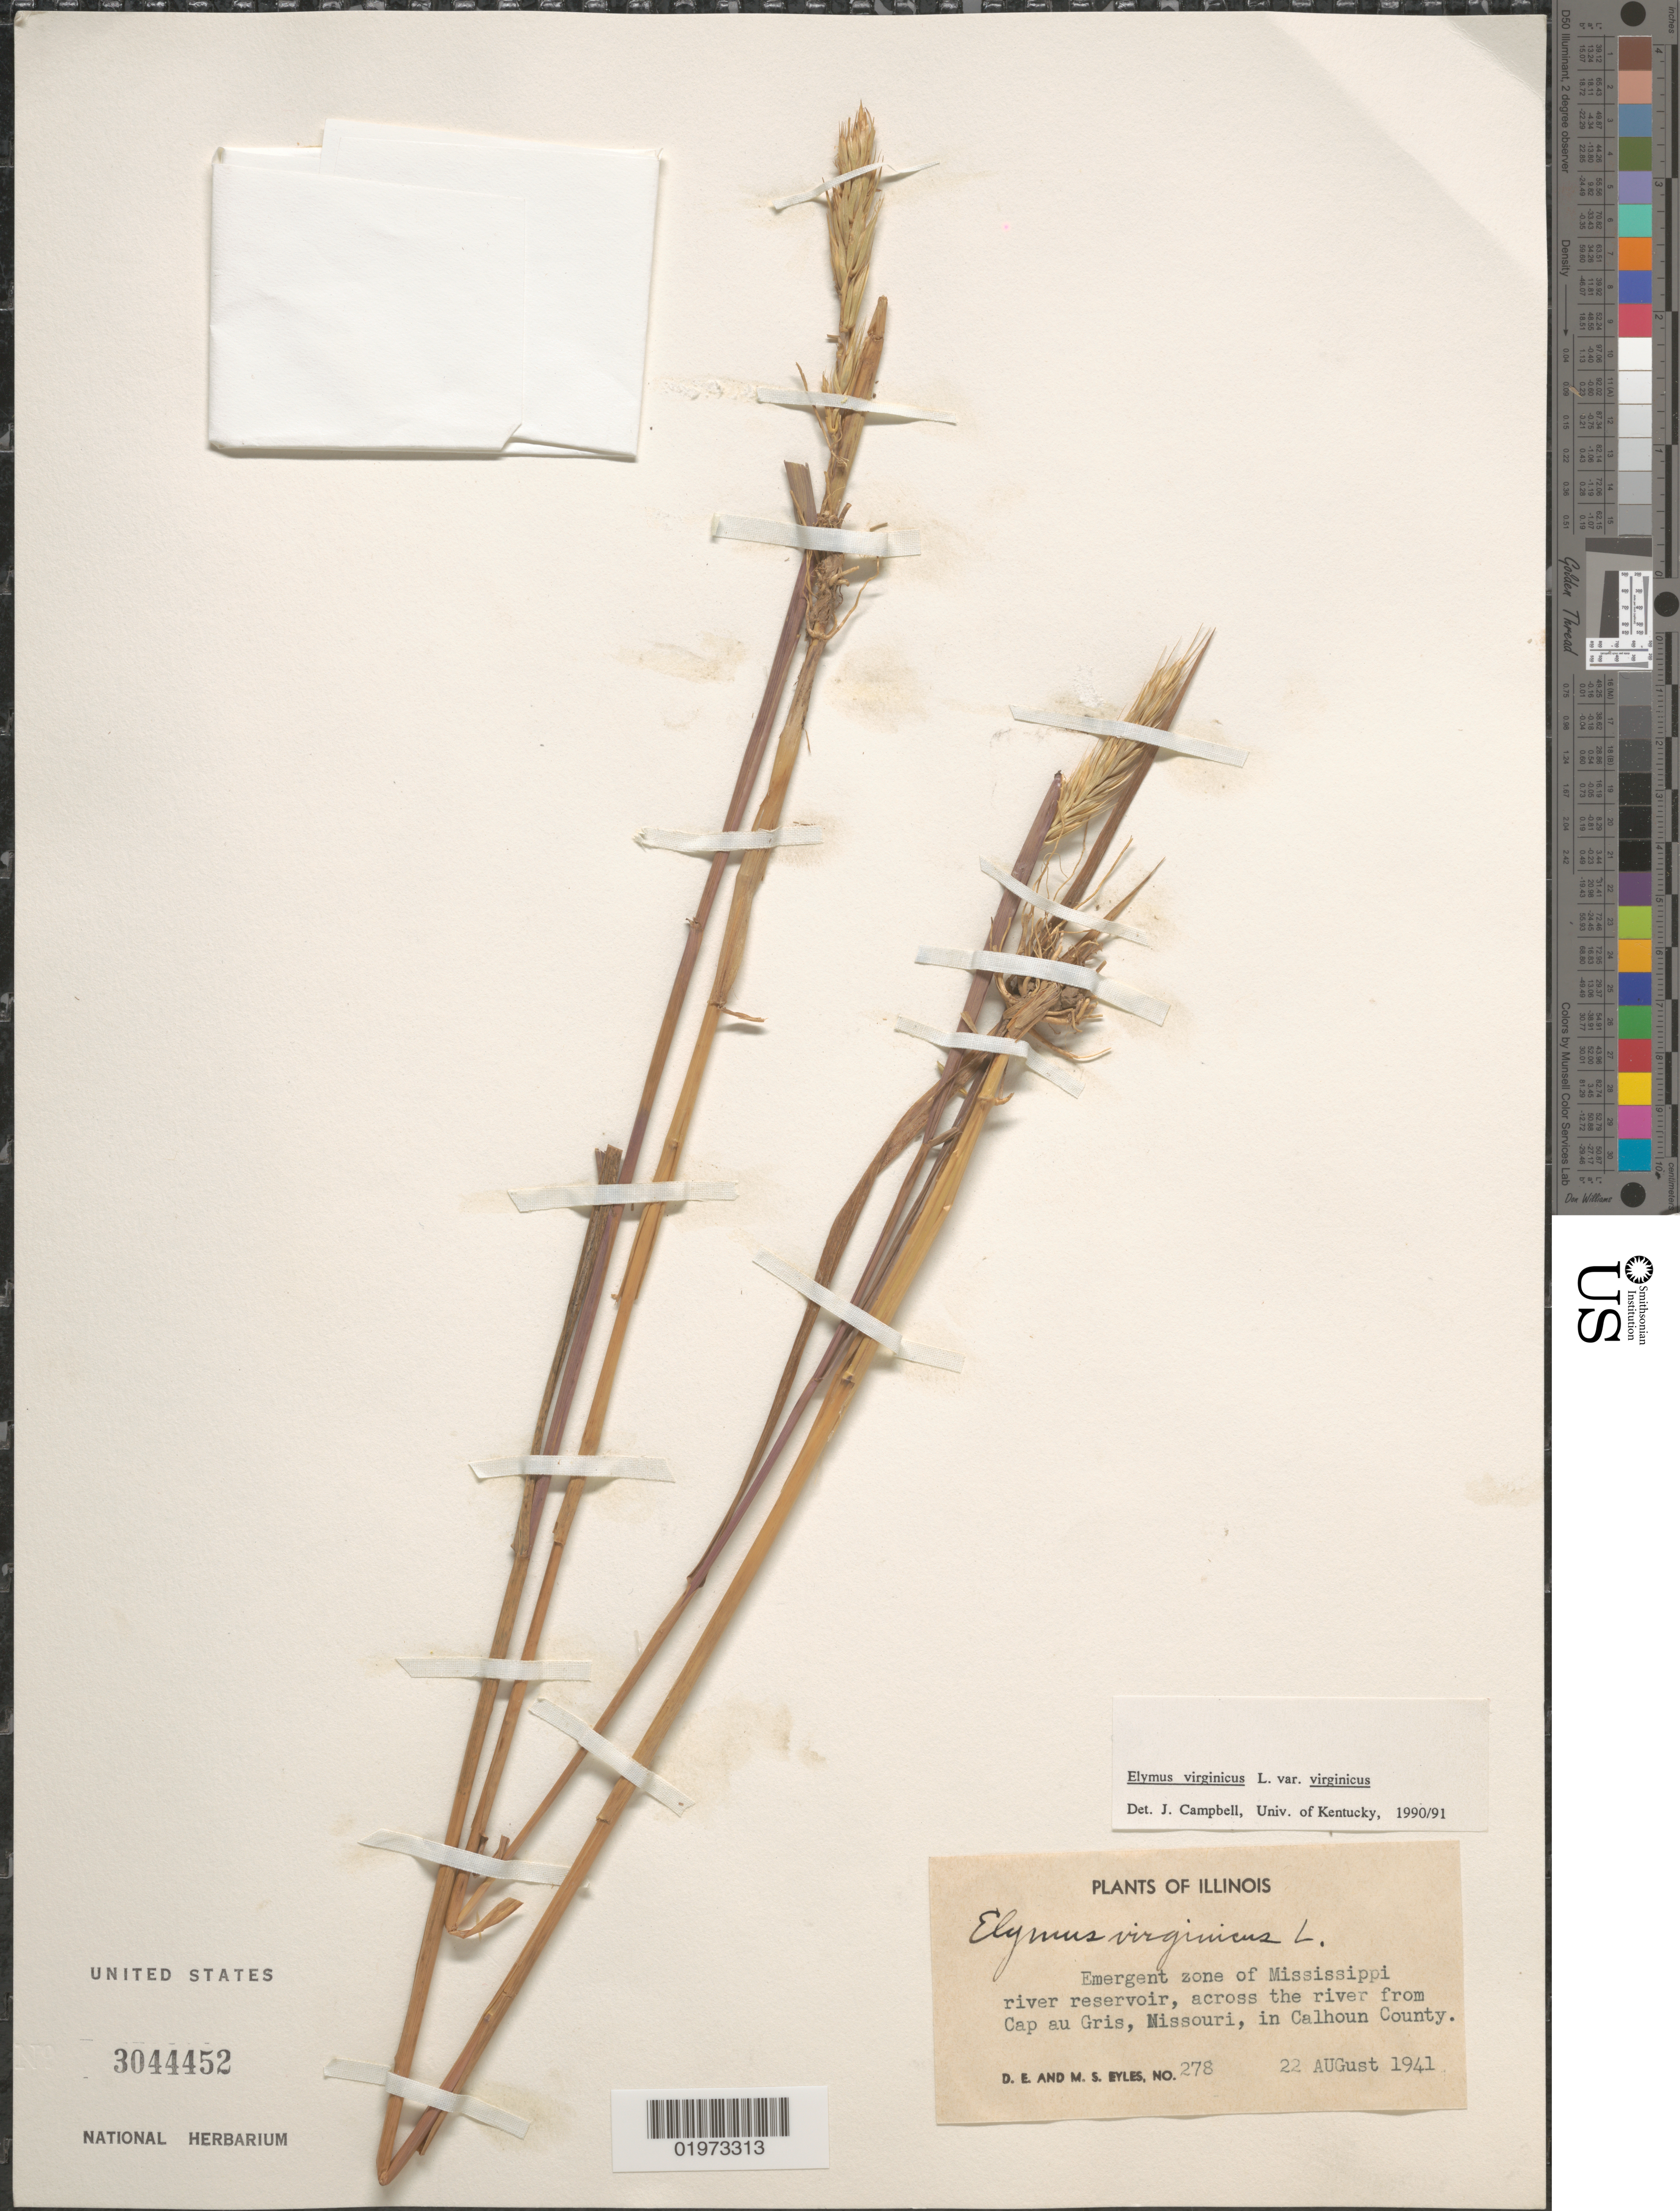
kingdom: Plantae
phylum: Tracheophyta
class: Liliopsida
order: Poales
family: Poaceae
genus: Elymus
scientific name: Elymus virginicus var. virginicus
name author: L.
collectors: D. Eyles & M. Eyles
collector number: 278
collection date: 1941-08-22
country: United States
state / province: Illinois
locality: Emergent zone of Mississippi river reservoir, across the river from Cap au Gris, Missouri, in Calhoun County.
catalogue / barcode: US 3044452